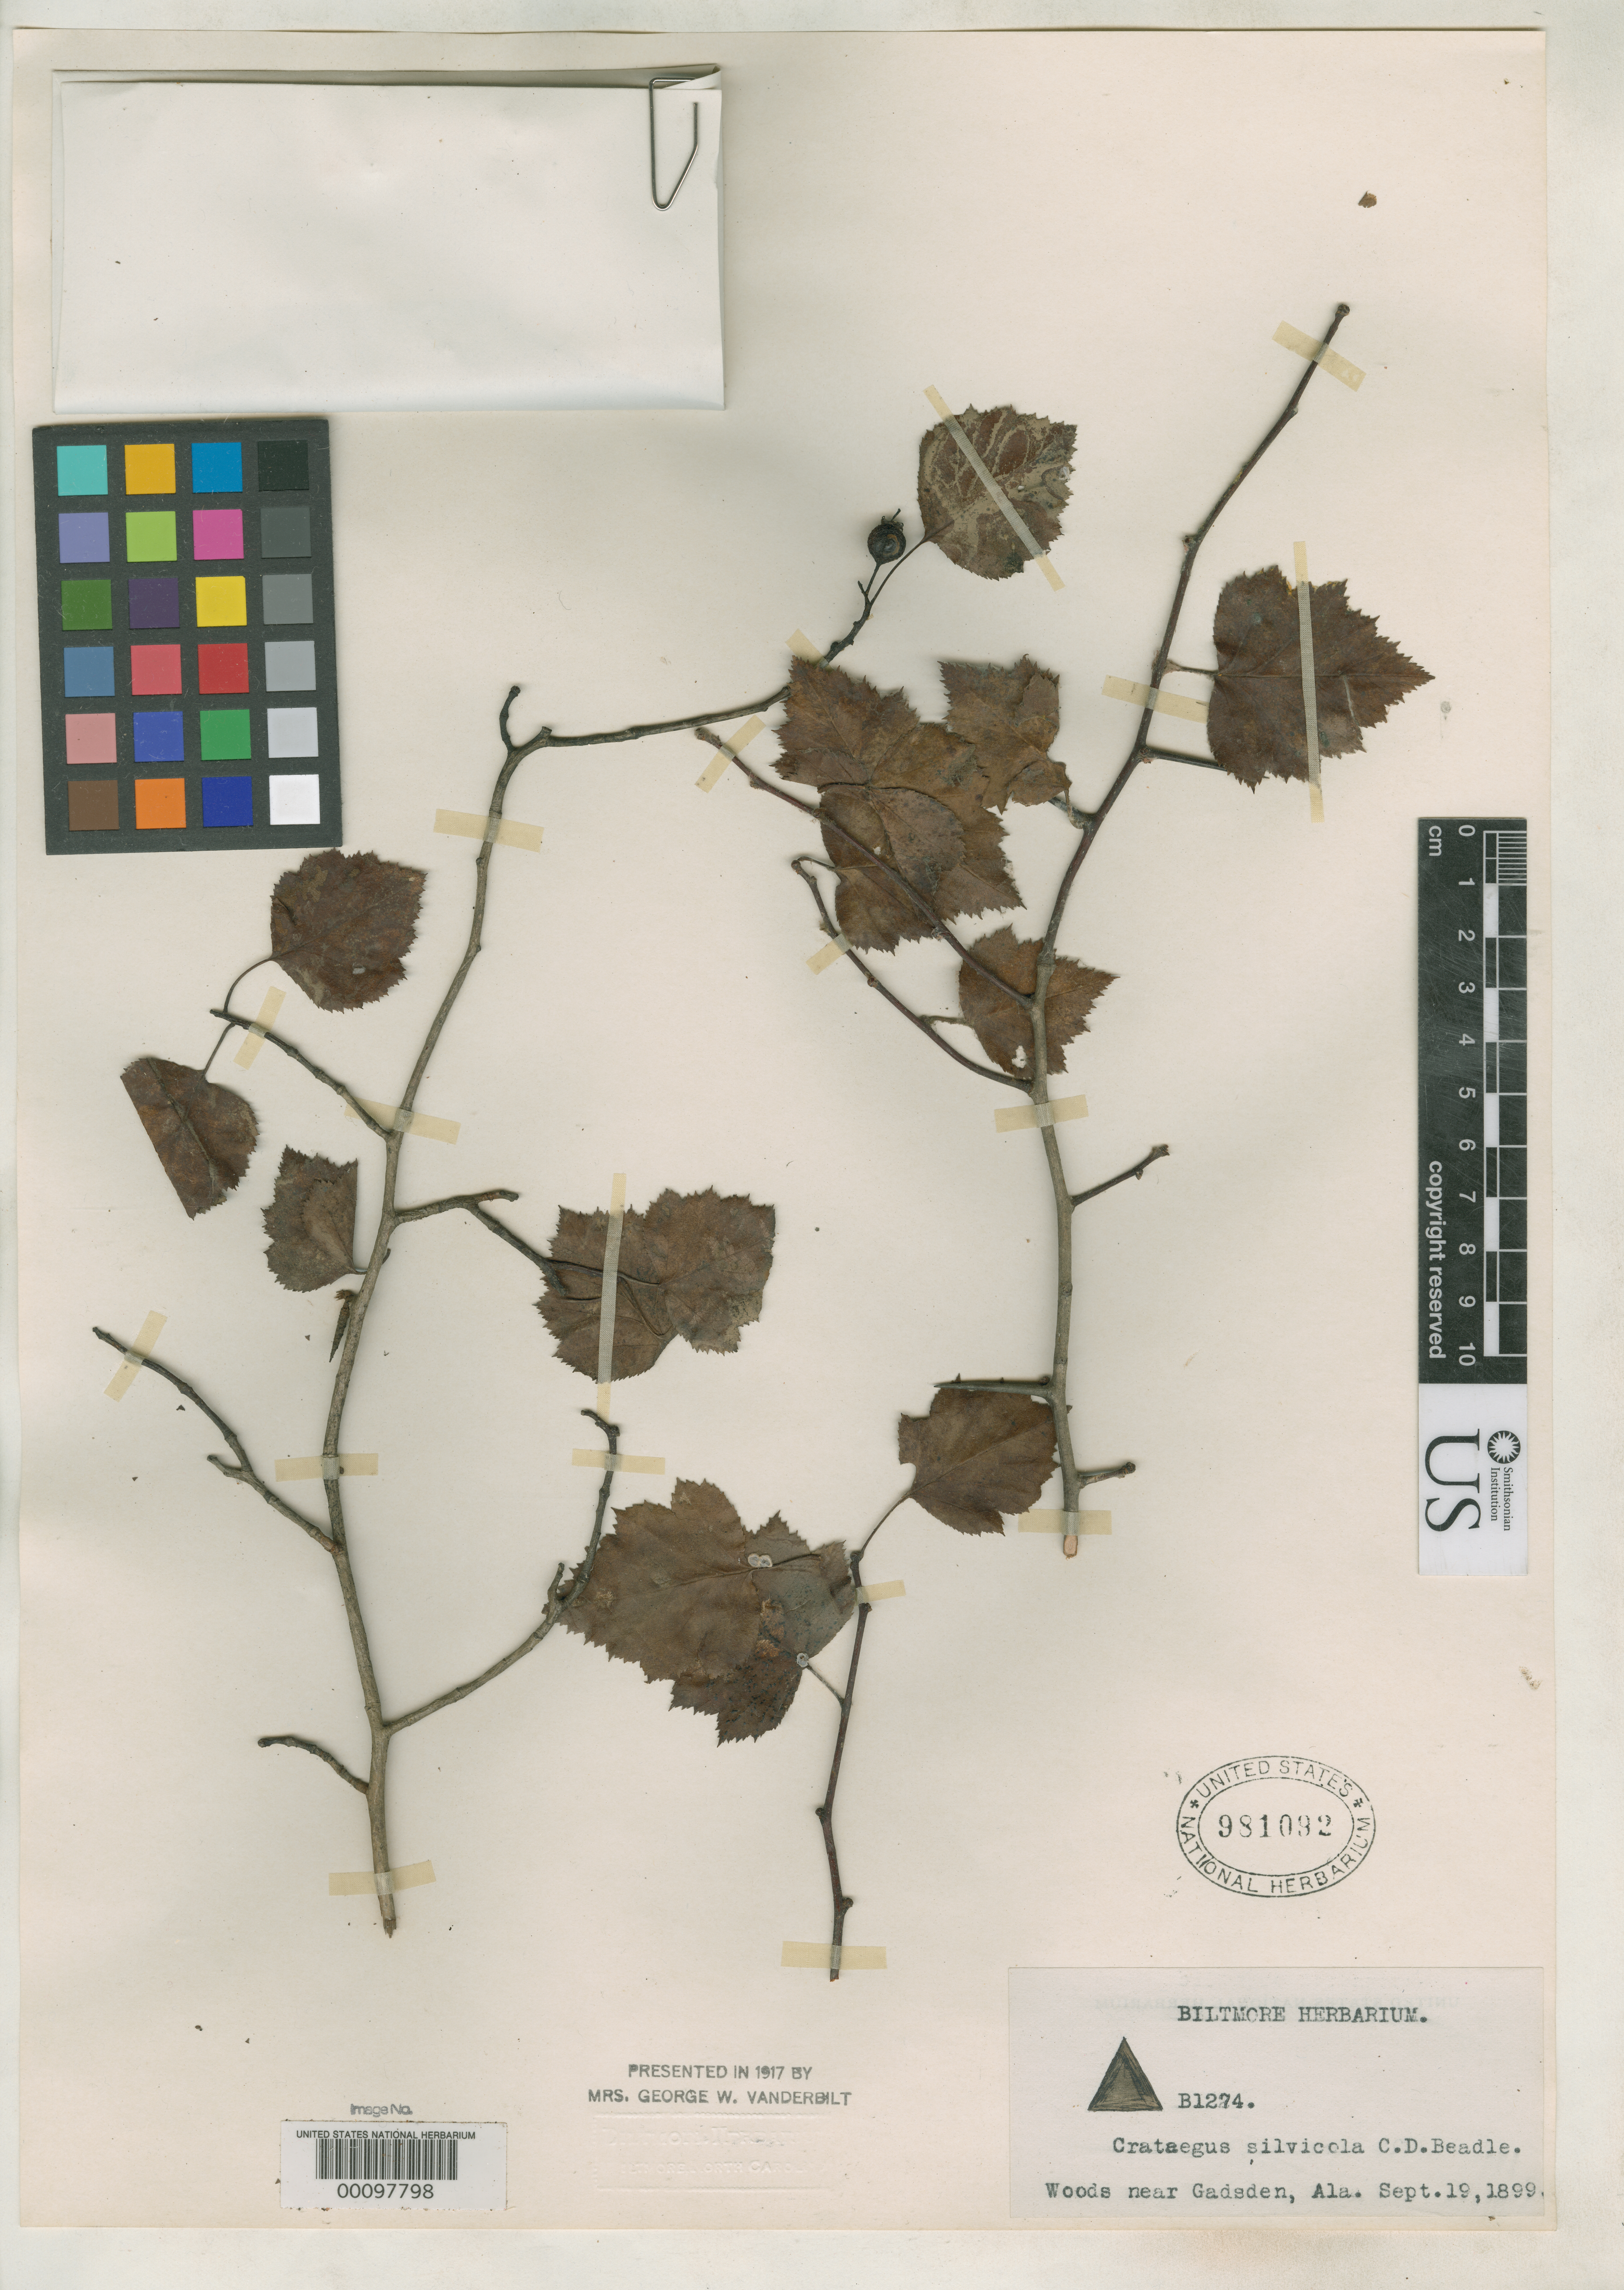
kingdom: Plantae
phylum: Tracheophyta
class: Magnoliopsida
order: Rosales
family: Rosaceae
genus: Crataegus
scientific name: Crataegus silvicola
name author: Beadle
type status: Type Collection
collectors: C. Beadle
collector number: B1274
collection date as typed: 19 Sep 1899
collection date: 1899-09-19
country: United States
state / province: Alabama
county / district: Etowah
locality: Woods near Gadsden, Ala.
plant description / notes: Later homonym of Crataegus silvicola Gand. (1871).; One of two US sheets ex Biltmore Herbarium. Collector name and number not cited in protologue.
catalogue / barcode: US 981092